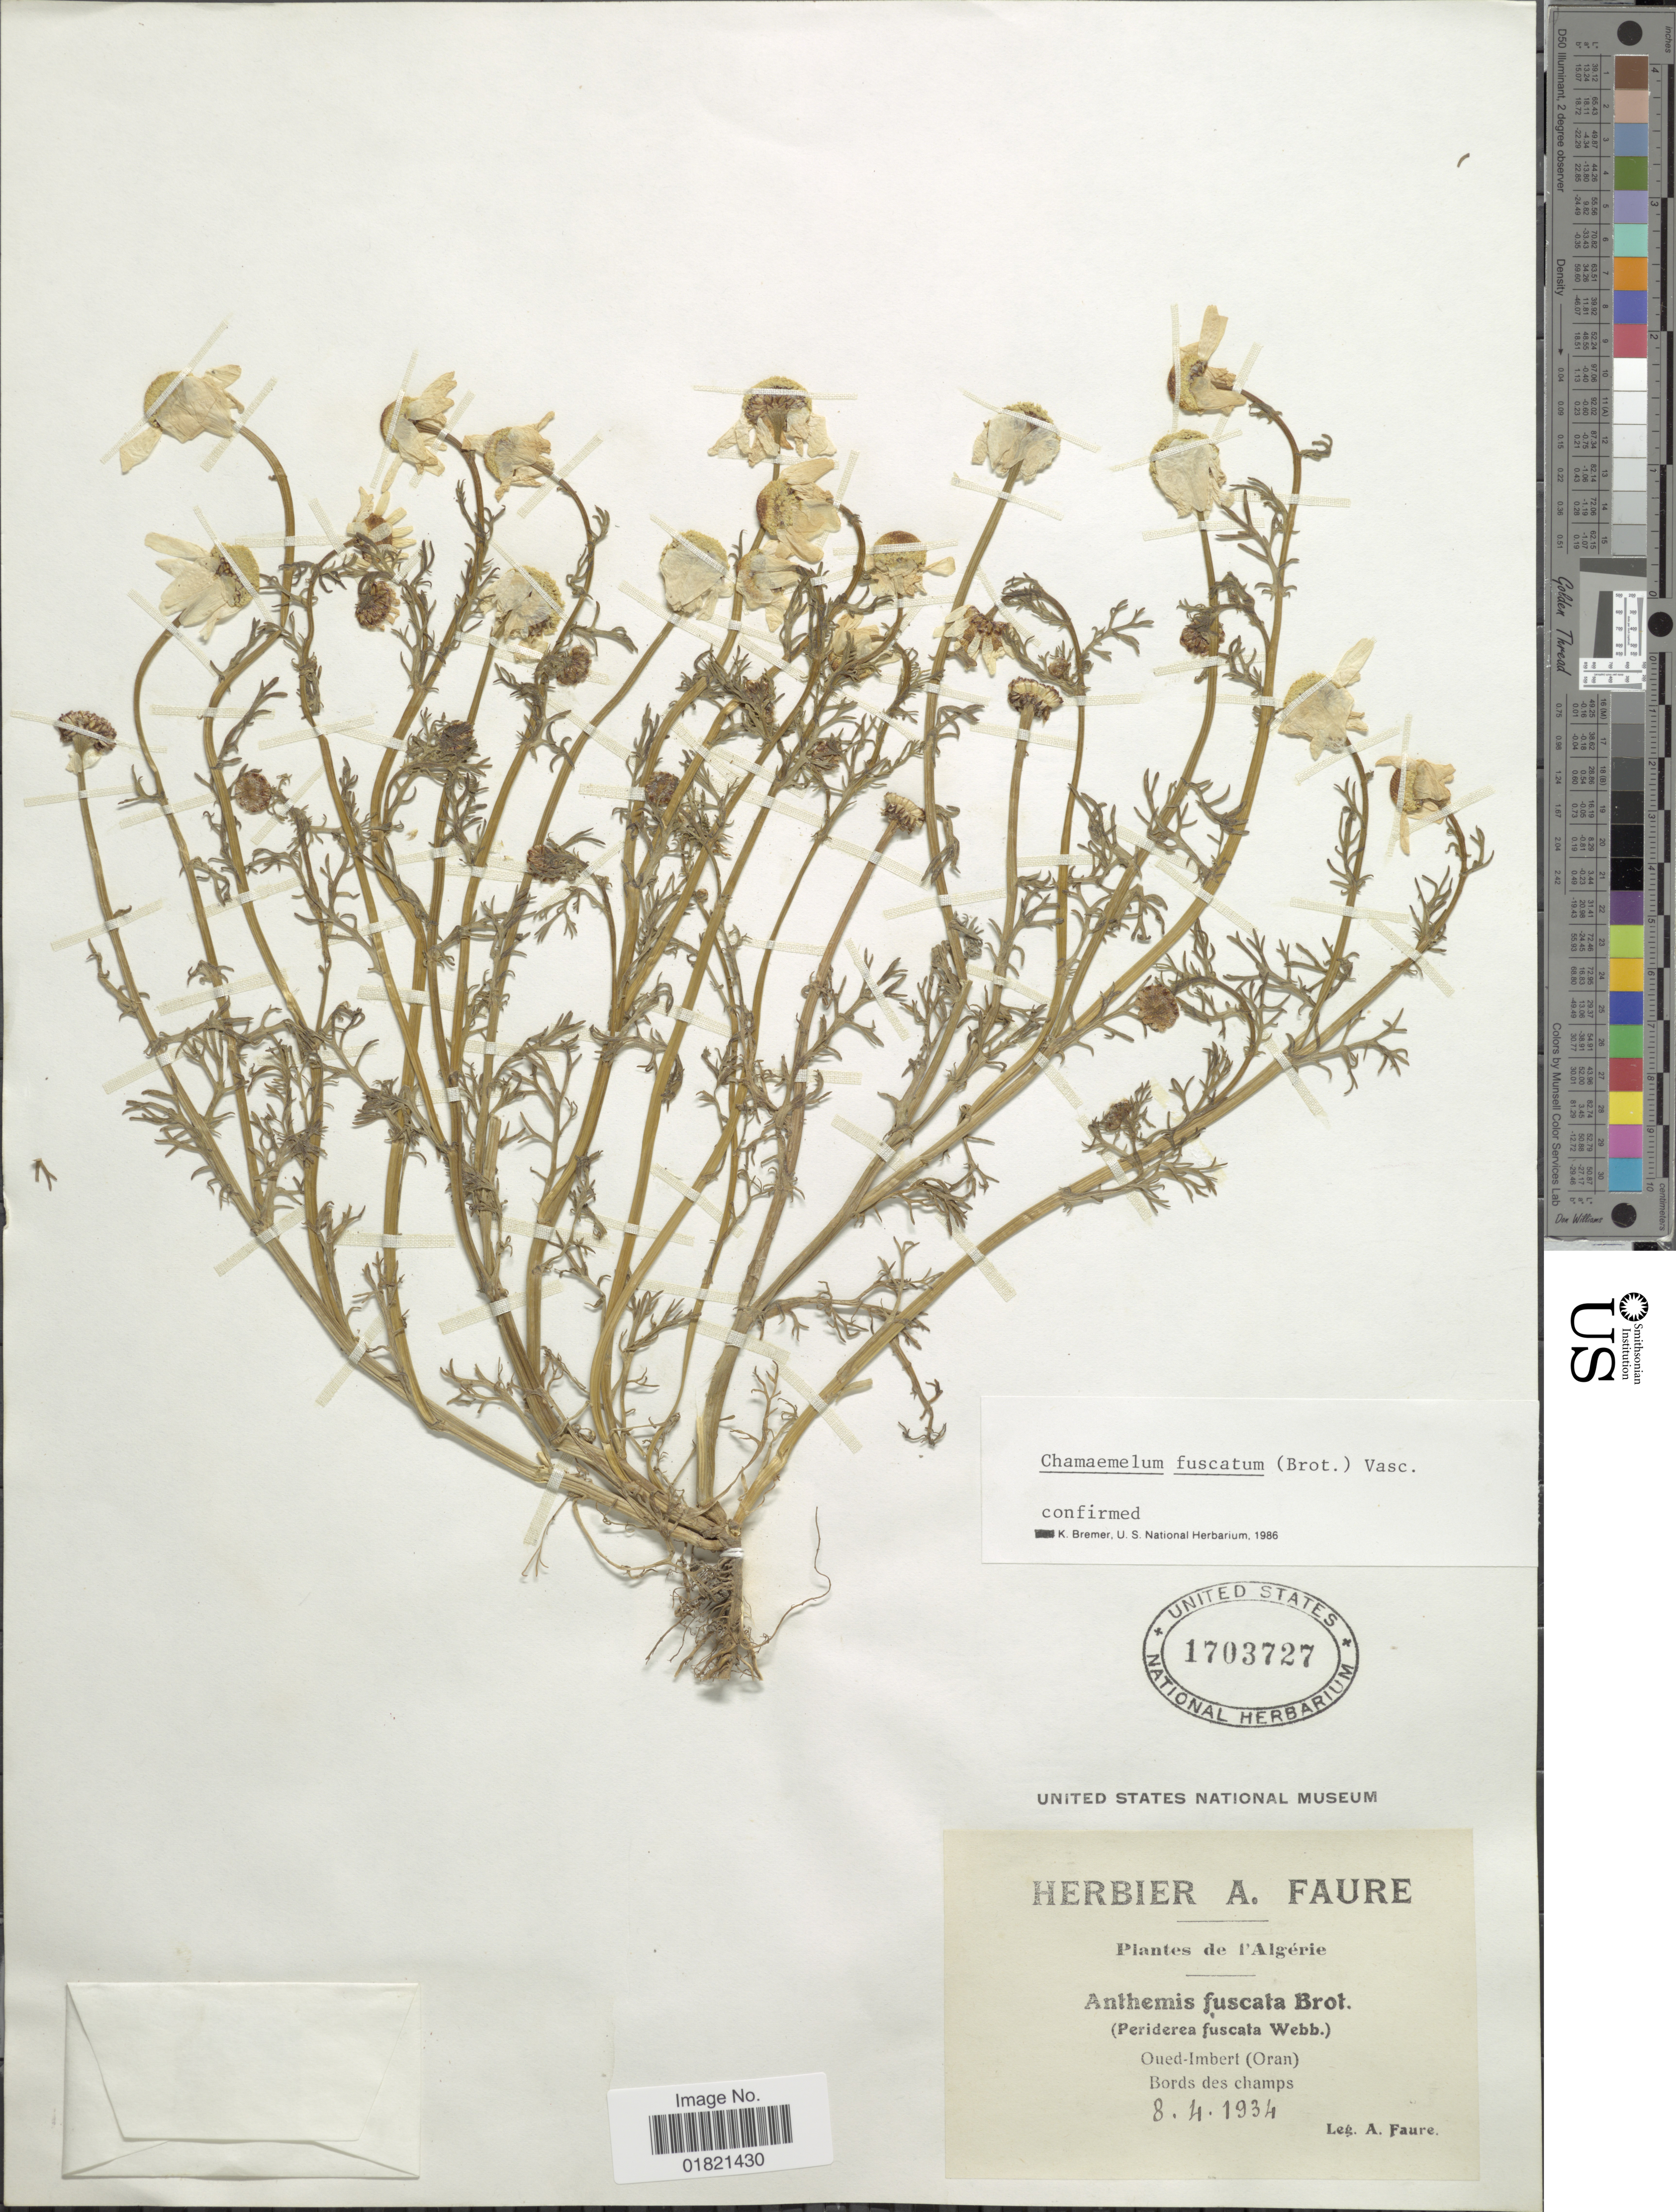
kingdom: Plantae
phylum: Tracheophyta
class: Magnoliopsida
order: Asterales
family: Asteraceae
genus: Chamaemelum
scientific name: Chamaemelum fuscatum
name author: (Brot.) Vasc.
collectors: A. Faure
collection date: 1934-04-08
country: Algeria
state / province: Oran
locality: Oued-Imbert (Oran) Bords des champs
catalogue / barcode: US 1703727